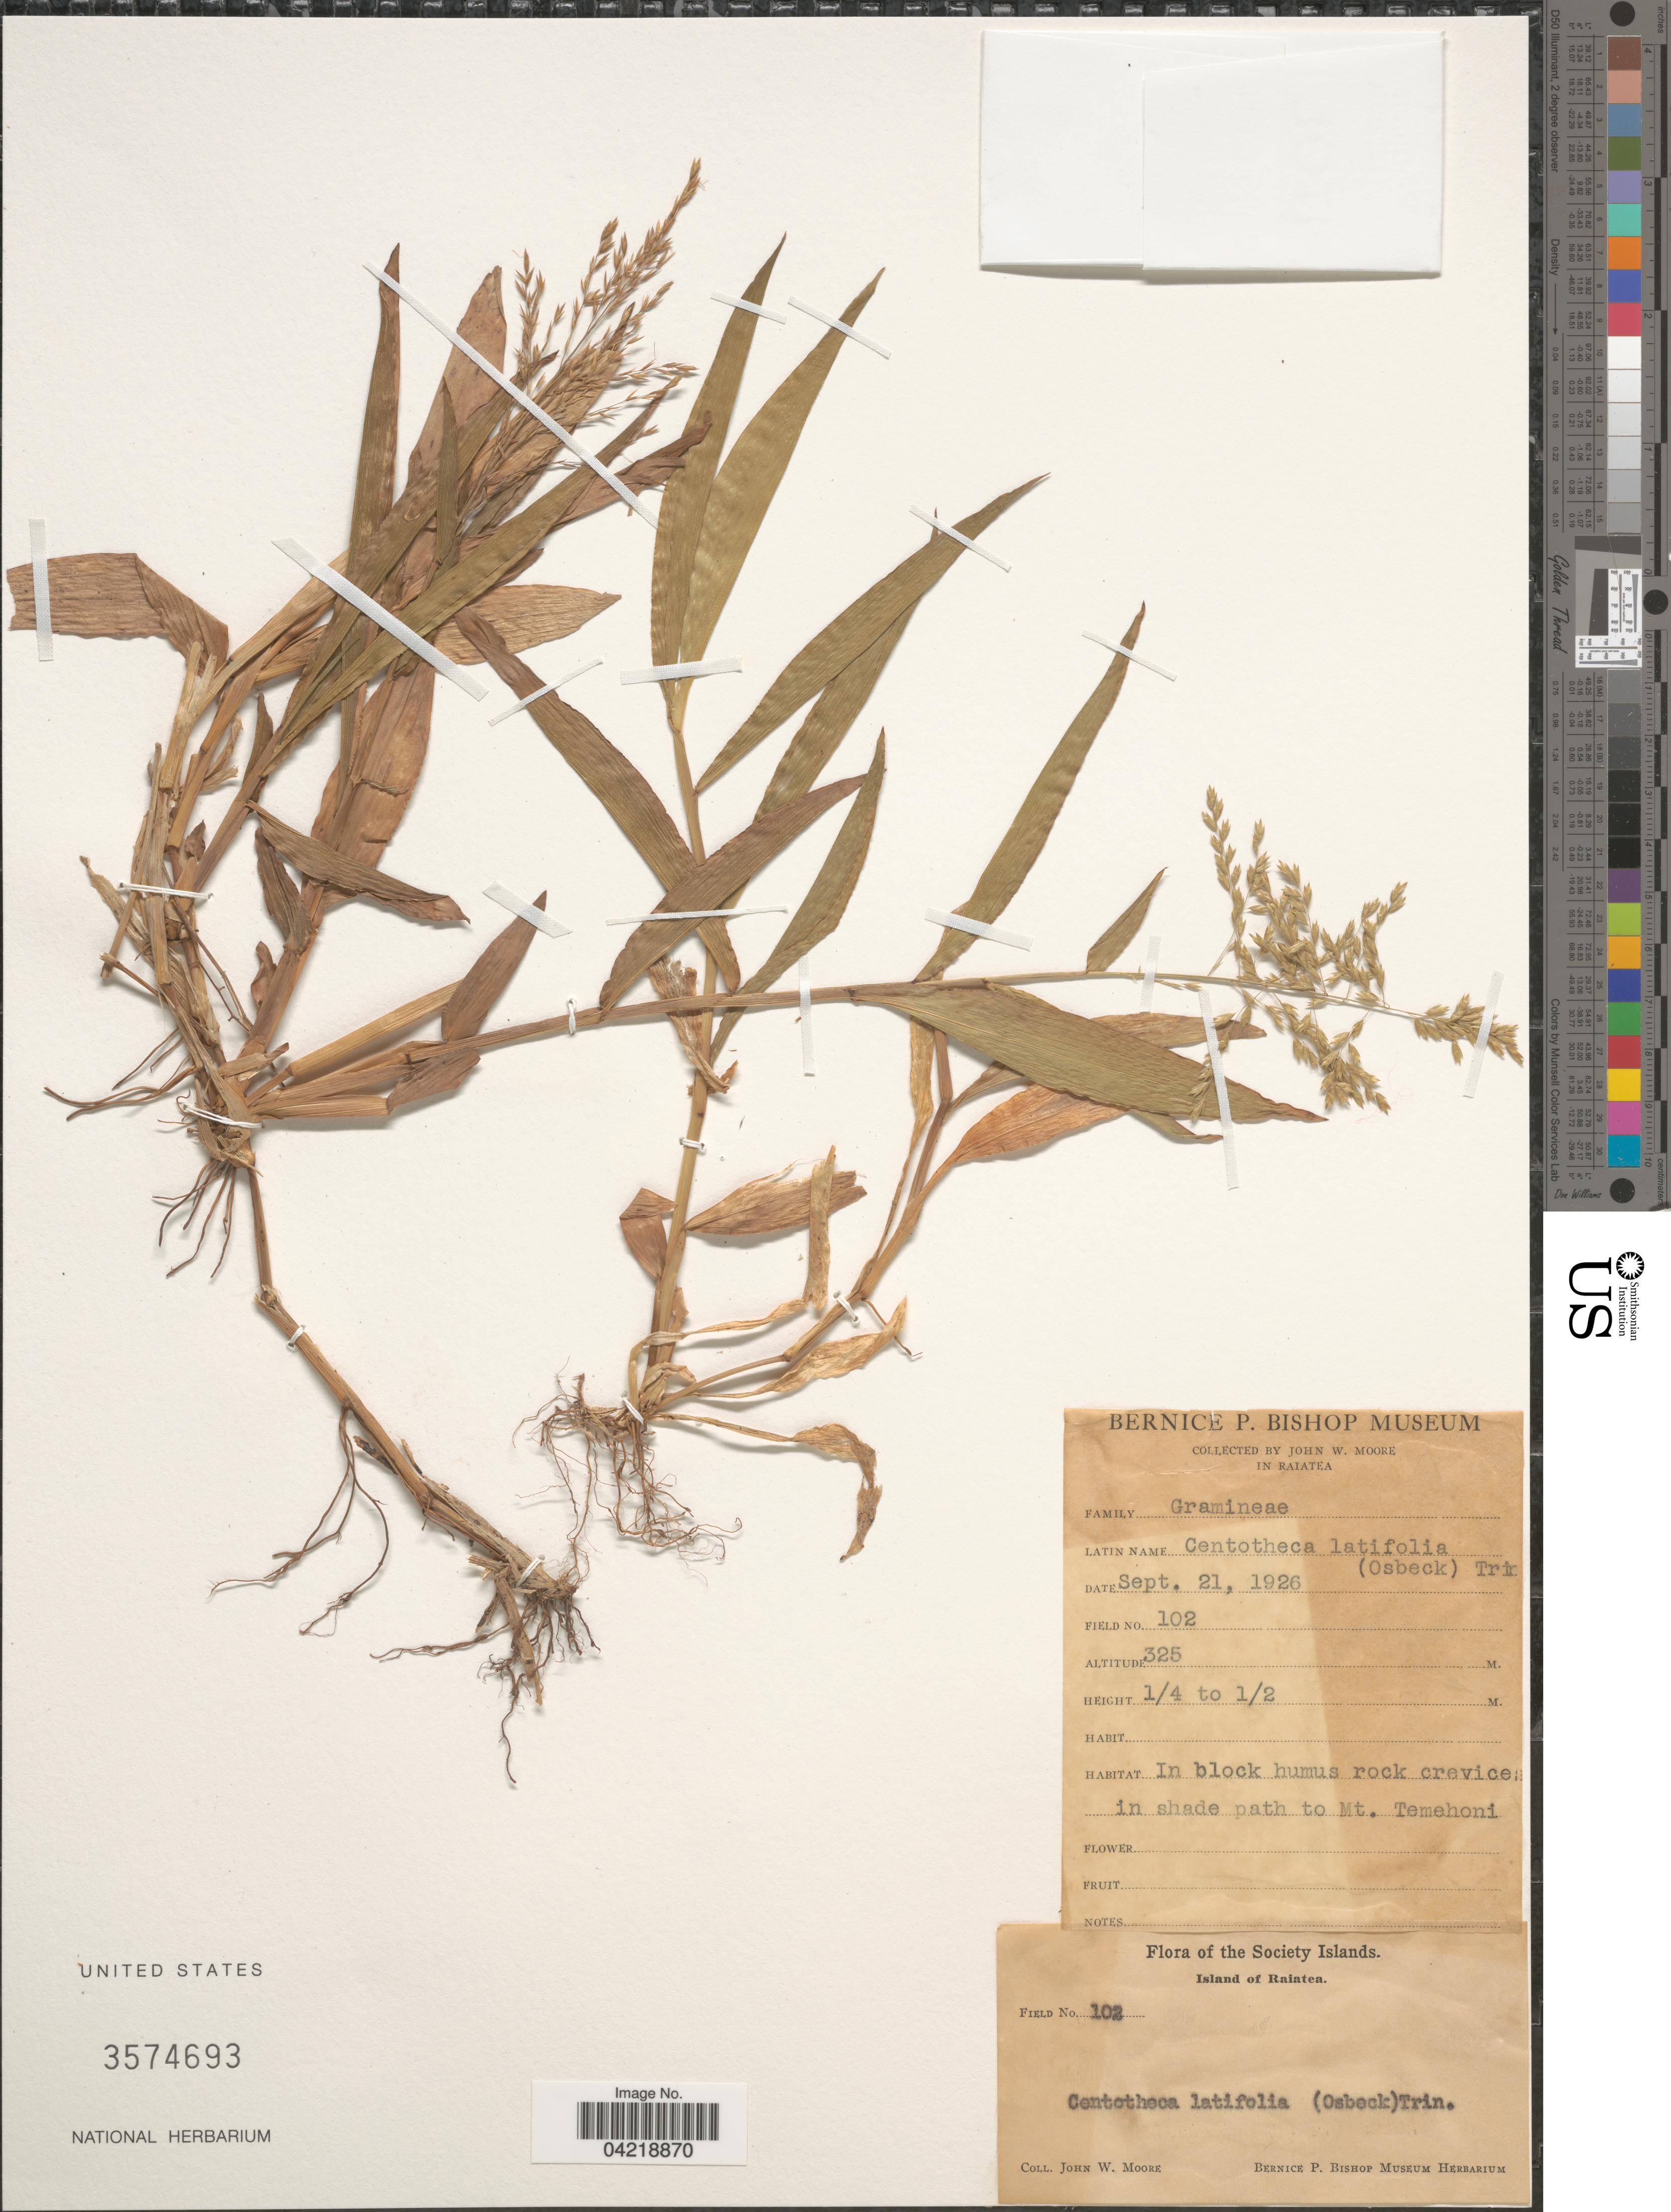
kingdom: Plantae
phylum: Tracheophyta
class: Liliopsida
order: Poales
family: Poaceae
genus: Centotheca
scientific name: Centotheca lappacea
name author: (L.) Desv.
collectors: J. Moore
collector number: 102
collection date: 1926-09-21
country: French Polynesia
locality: Society Islands. Island of Raiatea. In block humus rock crevices in shade path to Mt. Temehoni.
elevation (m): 3325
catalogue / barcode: US 3574693